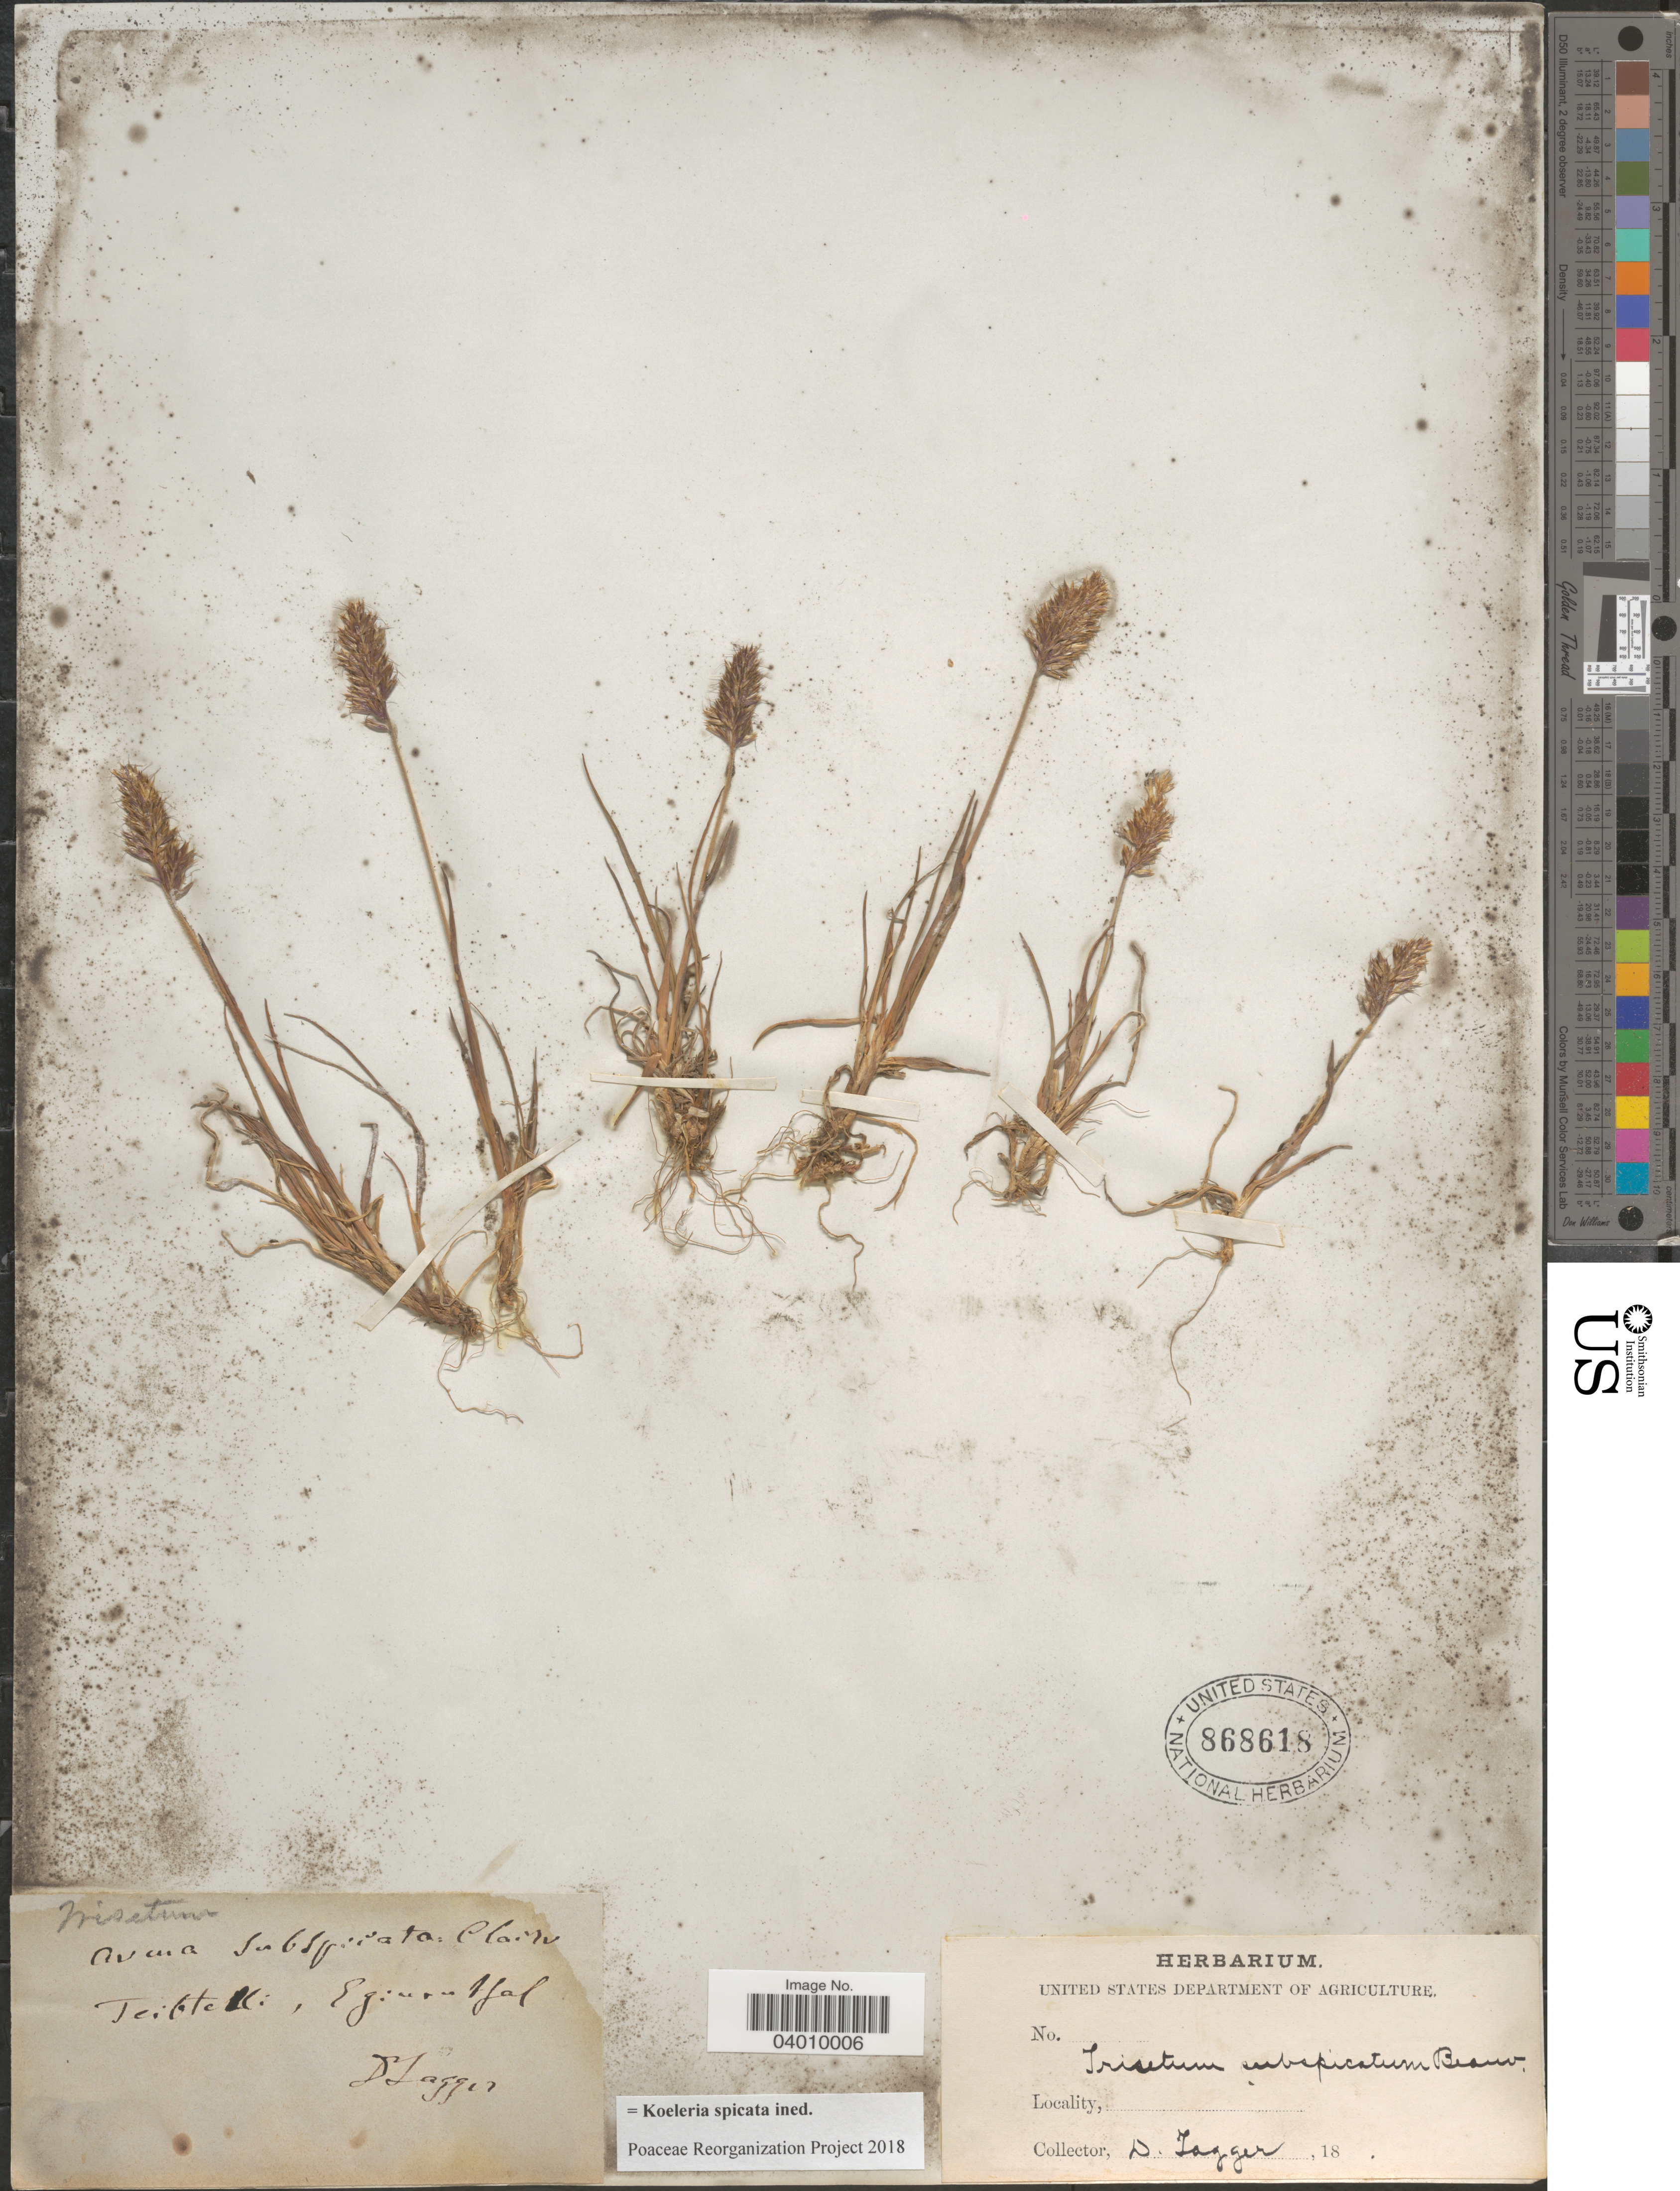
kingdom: Plantae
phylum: Tracheophyta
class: Liliopsida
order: Poales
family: Poaceae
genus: Koeleria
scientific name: Koeleria spicata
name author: (L.) Barberá et al.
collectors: D. Lagger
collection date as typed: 18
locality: Teibteill: , Eginantsal. [interpreted]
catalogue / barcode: US 868618